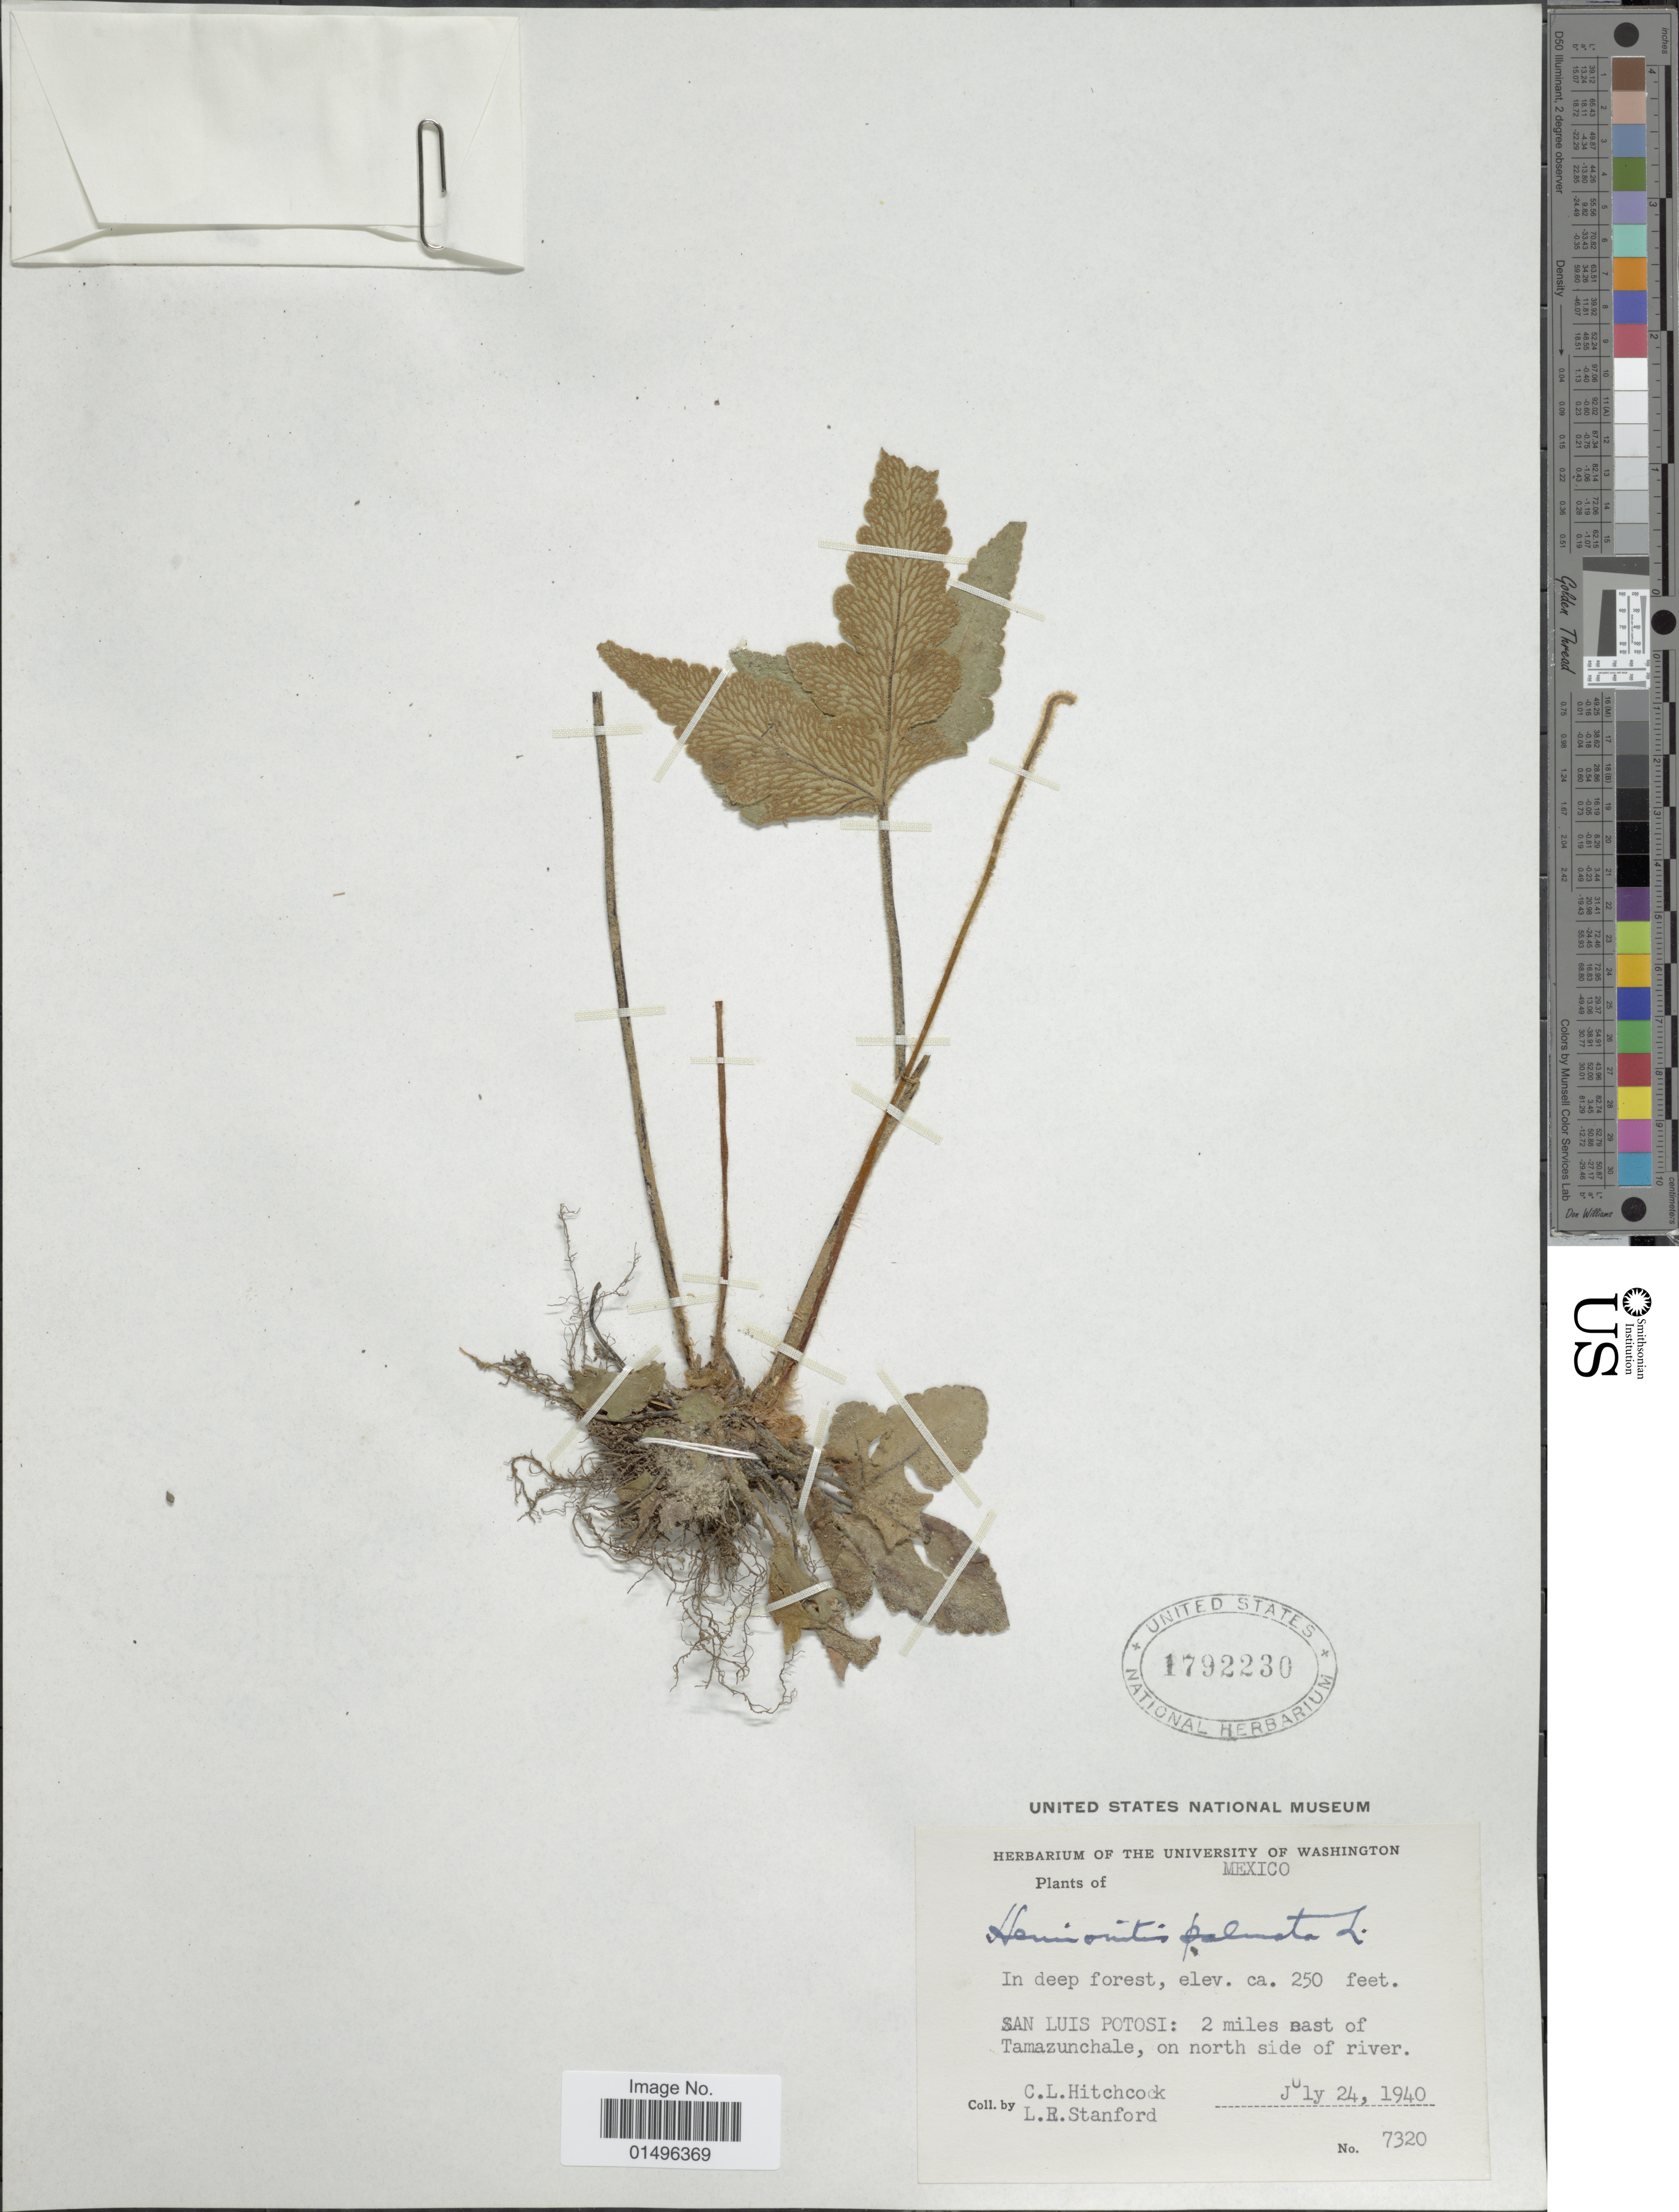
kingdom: Plantae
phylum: Tracheophyta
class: Polypodiopsida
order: Polypodiales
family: Pteridaceae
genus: Hemionitis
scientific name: Hemionitis palmata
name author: L.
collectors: C. L. Hitchcock & L. R. Stanford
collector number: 7320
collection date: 1940-07-24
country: Mexico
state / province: San Luis Potosí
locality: Mexico, 2 miles east of Tamazunchale, on north side of river.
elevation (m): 76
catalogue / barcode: US 1792230